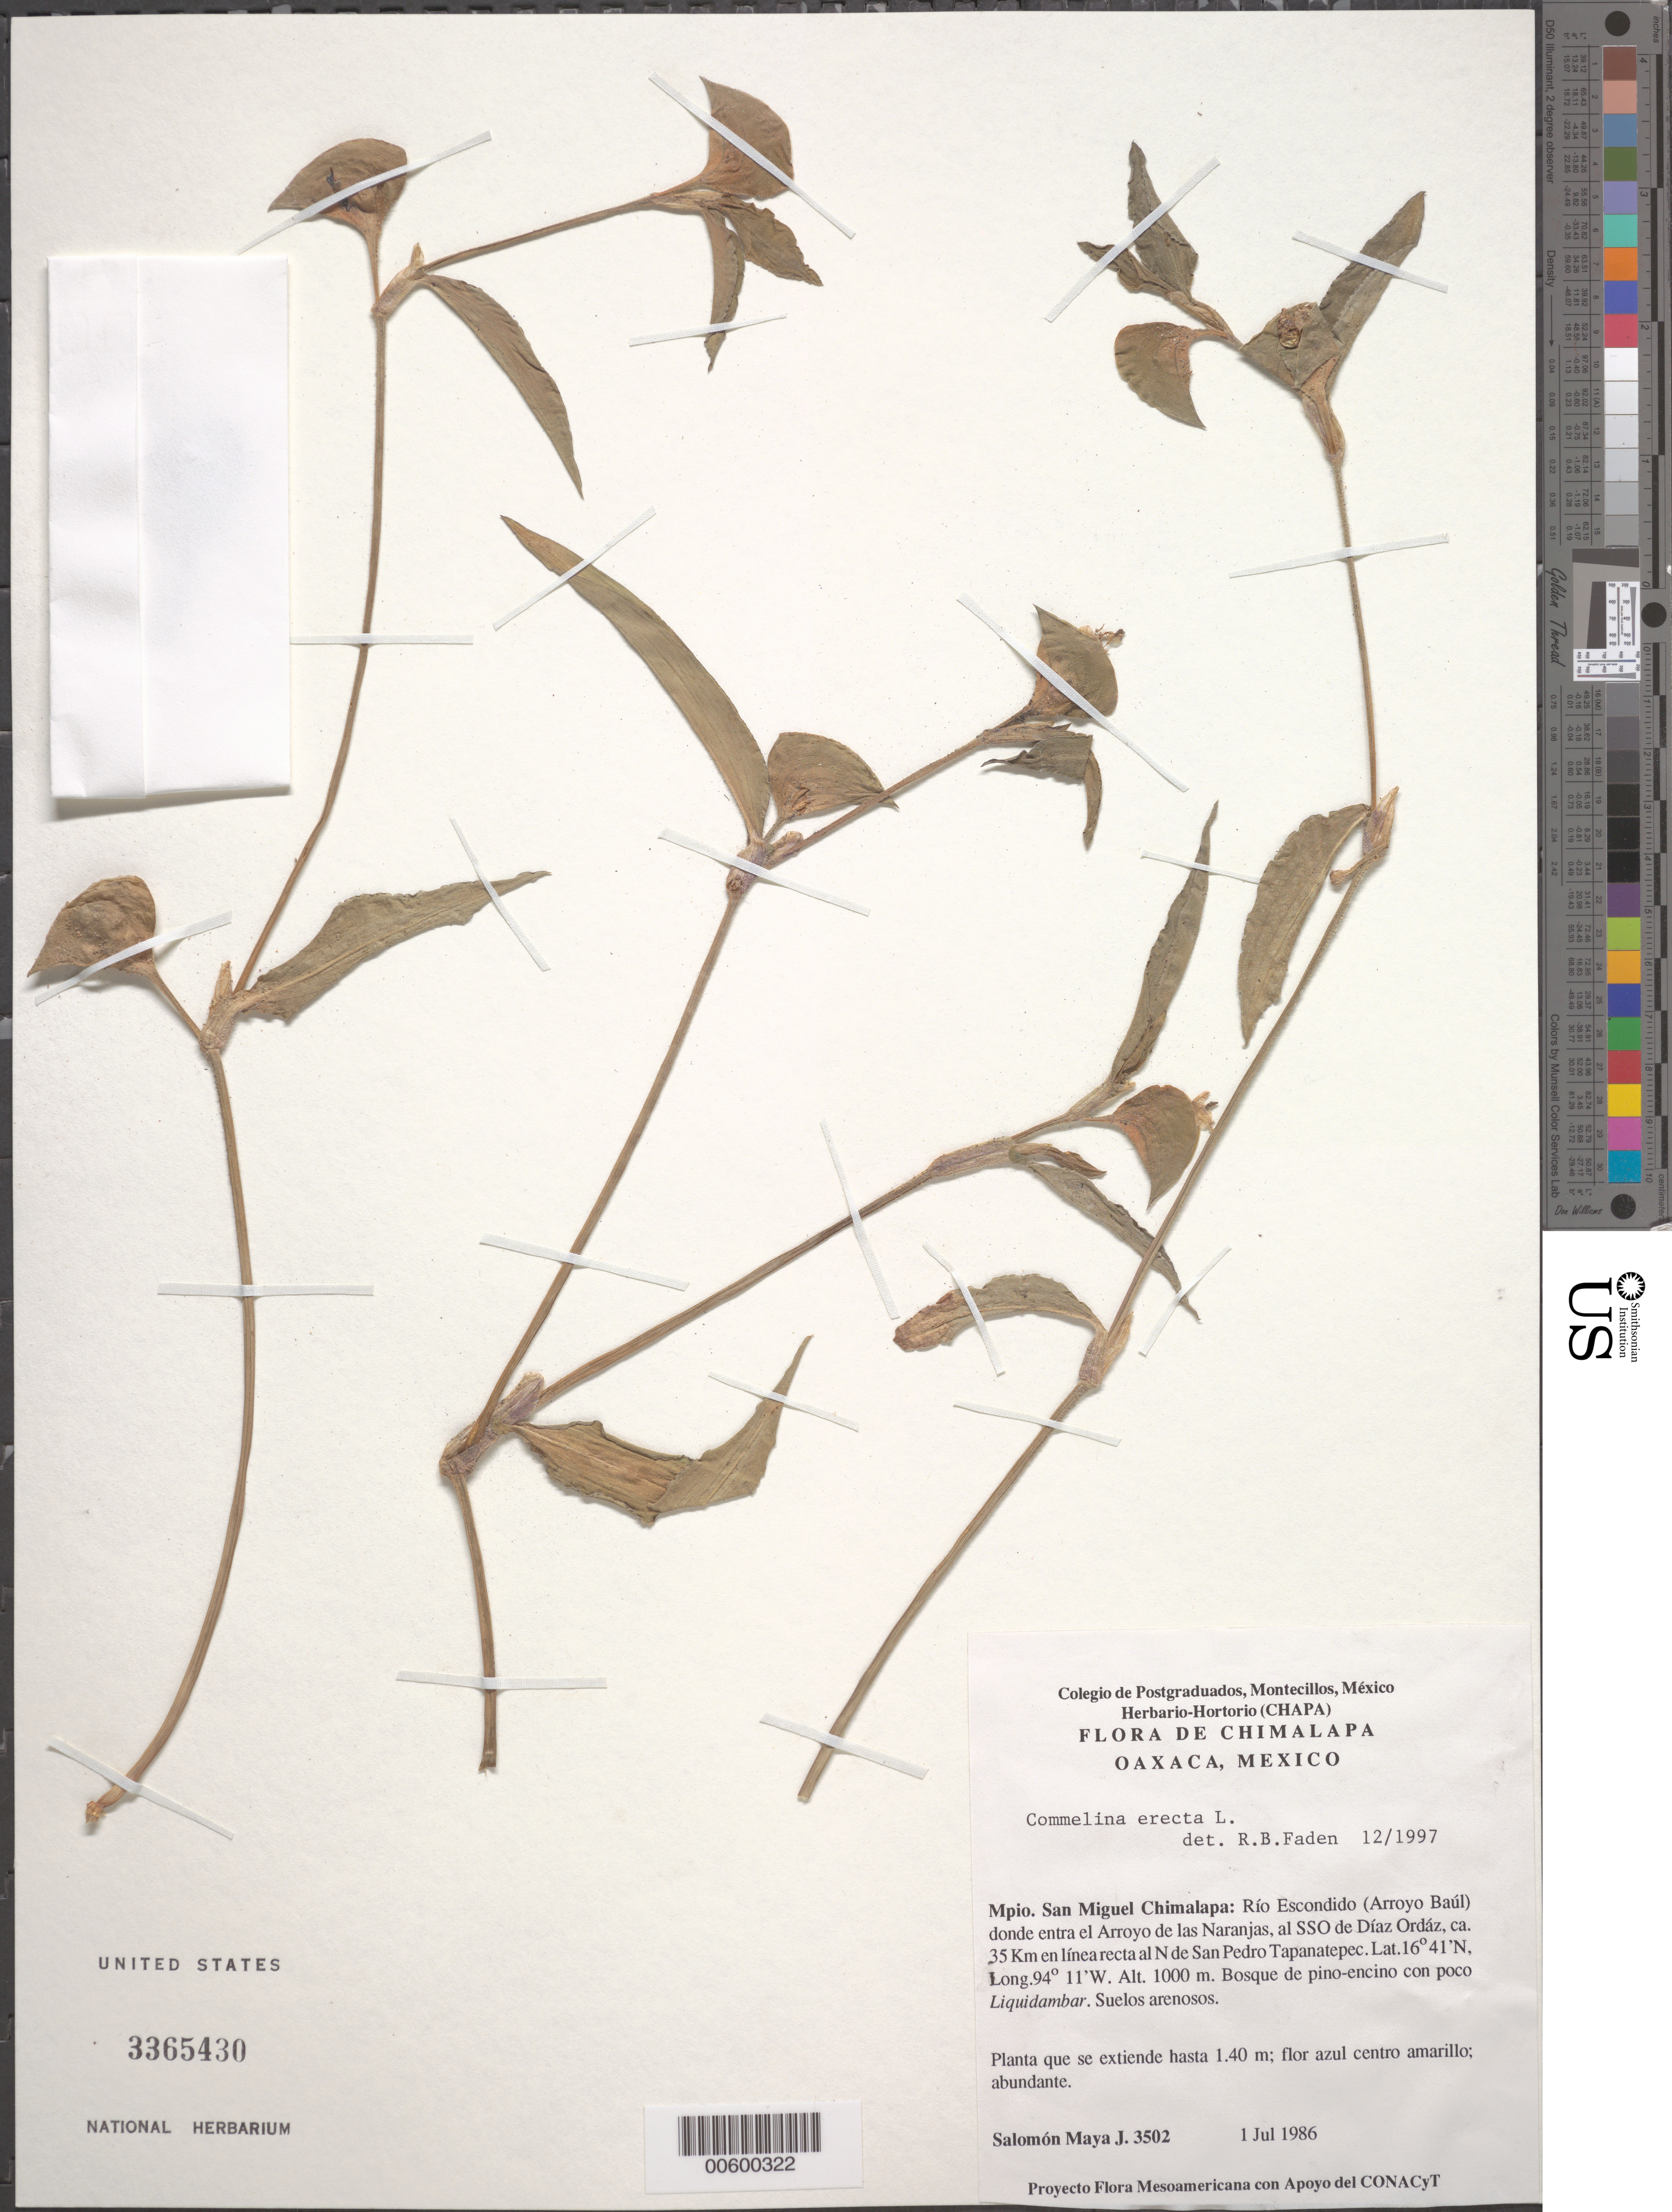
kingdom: Plantae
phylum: Tracheophyta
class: Liliopsida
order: Commelinales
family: Commelinaceae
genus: Commelina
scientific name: Commelina erecta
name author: L.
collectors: S. Maya J.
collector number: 3502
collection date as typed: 01 Jul 1986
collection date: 1986-07-01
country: Mexico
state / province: Oaxaca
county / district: San Miguel Chimalapa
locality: San miguel chimalapa, rio escondido, (arroyo baul)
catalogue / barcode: US 3365430